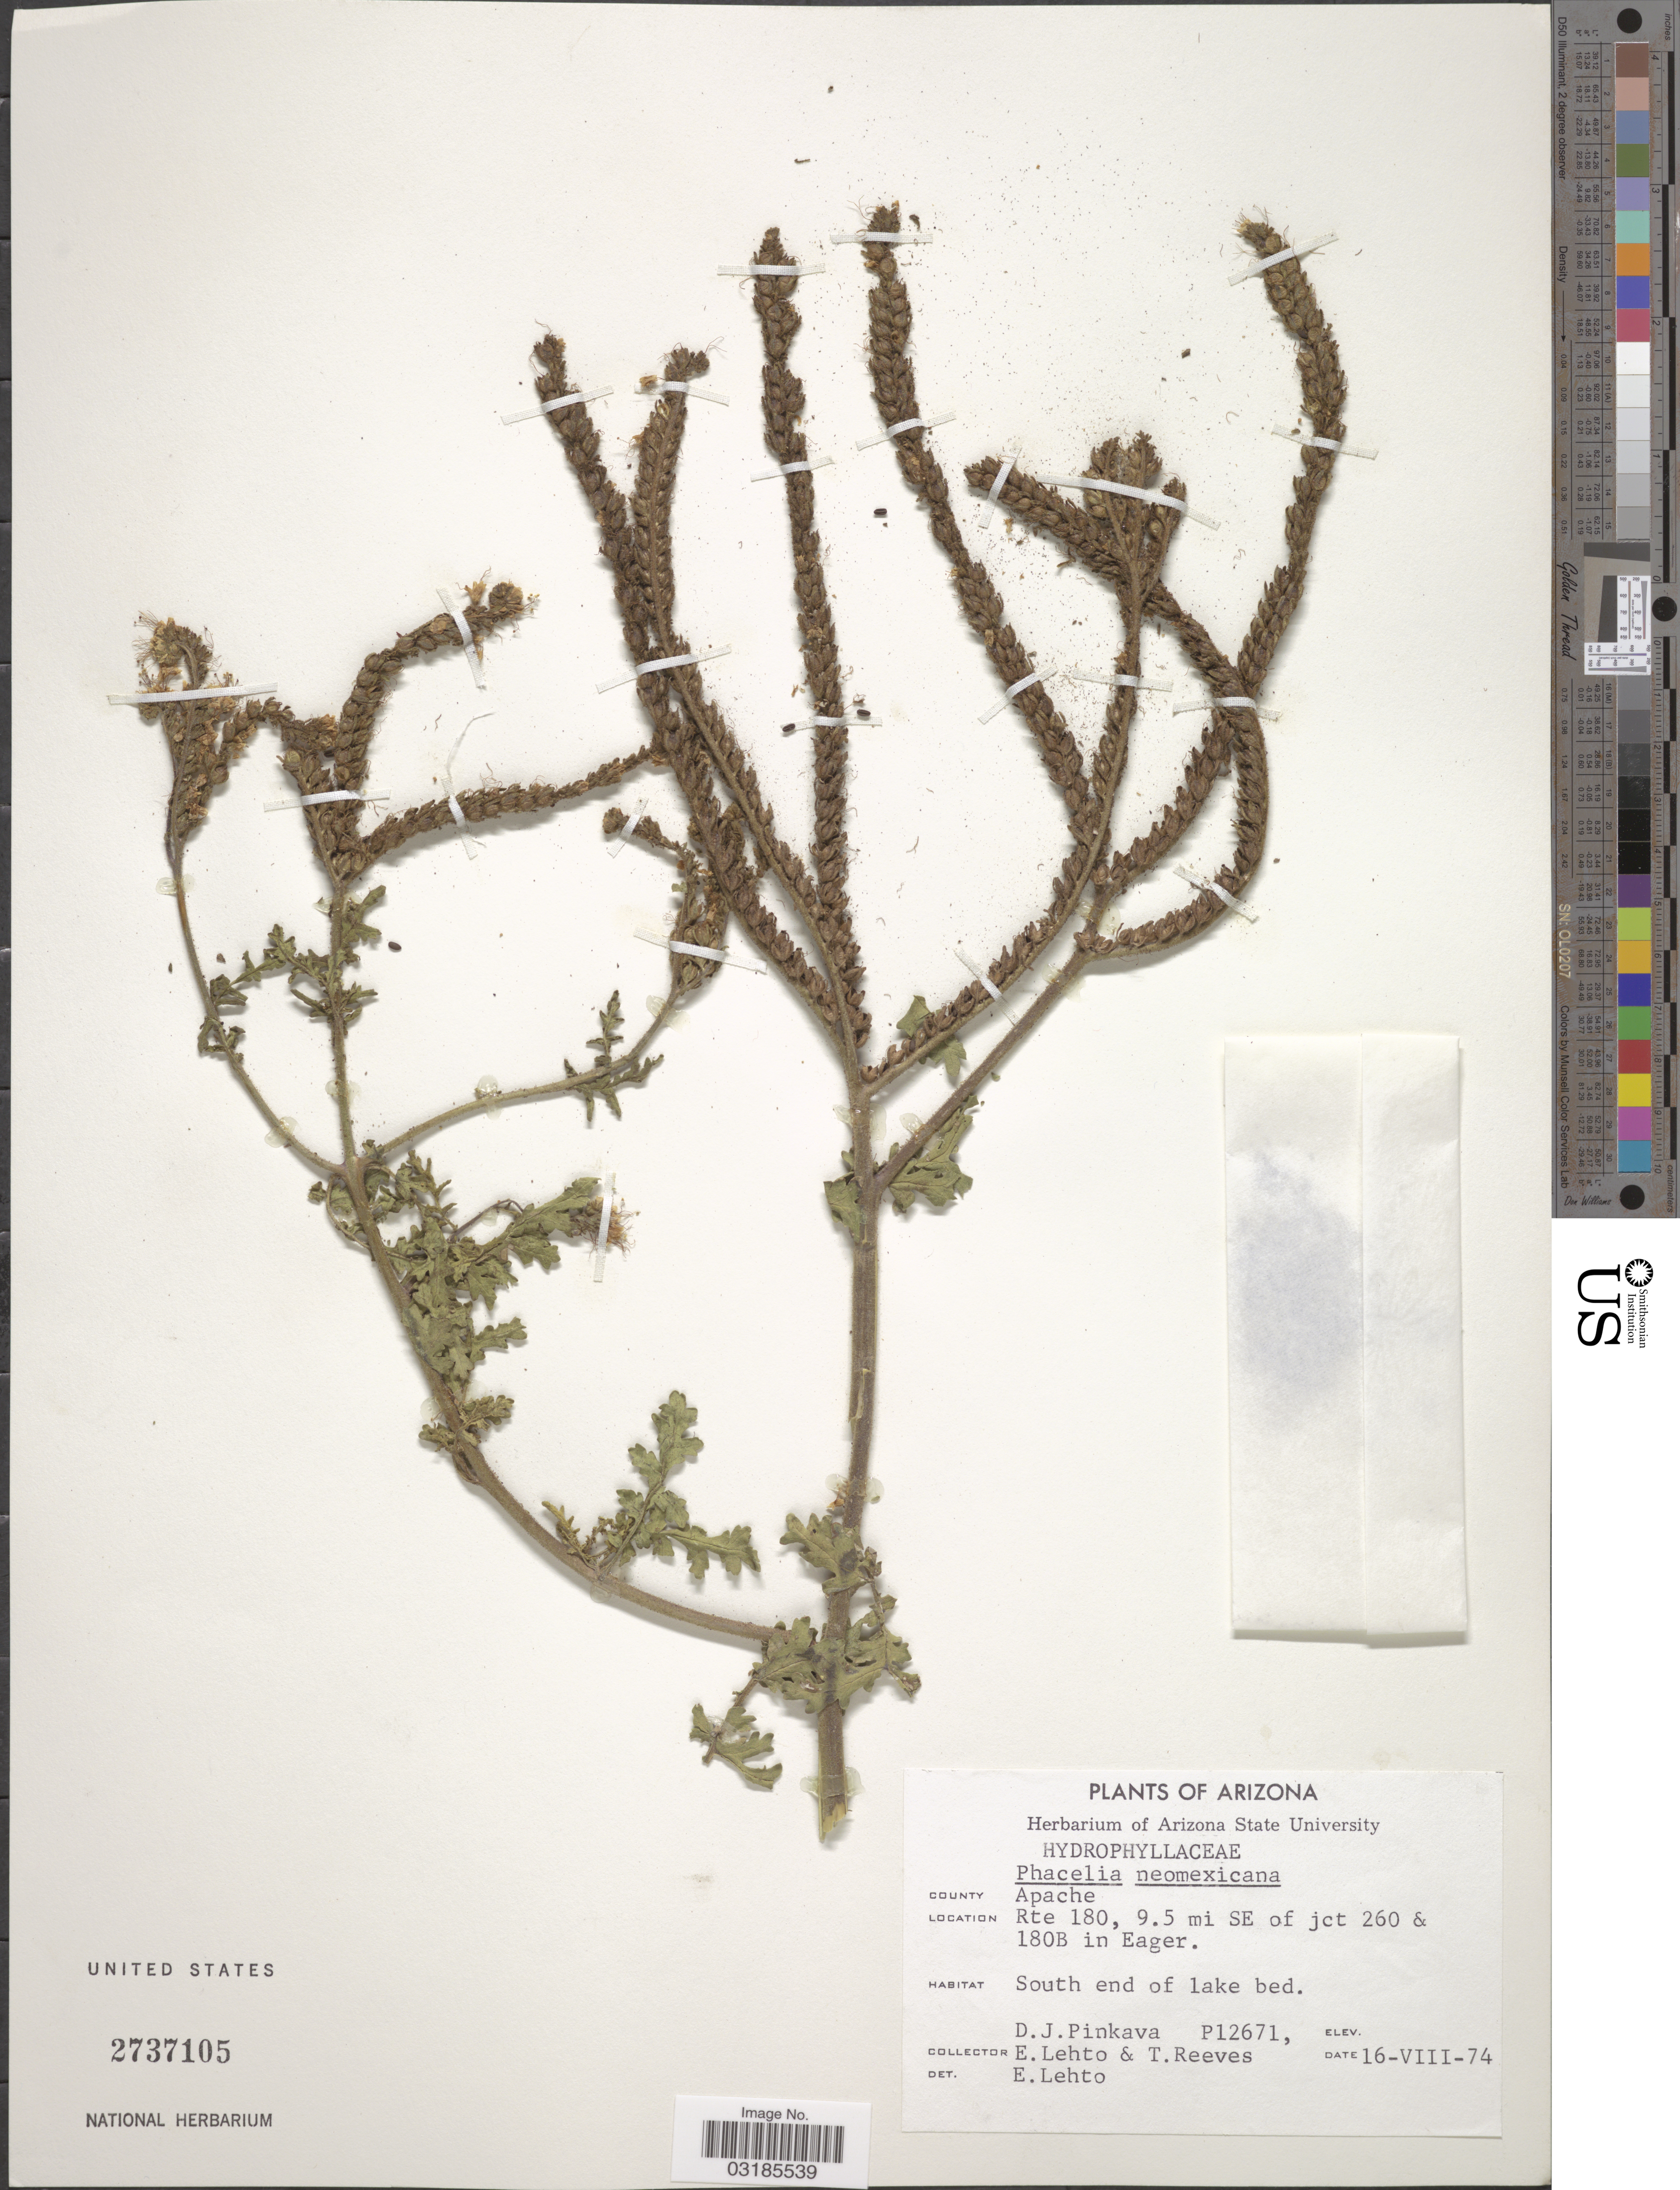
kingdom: Plantae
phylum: Tracheophyta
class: Magnoliopsida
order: Boraginales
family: Hydrophyllaceae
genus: Phacelia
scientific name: Phacelia neomexicana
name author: Thurb. ex Torr.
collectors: D. J. Pinkava, E. Lehto & T. Reeves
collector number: P12671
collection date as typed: Transcribed d/m/y: 16/8/74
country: United States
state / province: Arizona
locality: County Apache, Rte 180, 9.5 mi SE of jct 260 & 180B in Eager, South end of lake bed.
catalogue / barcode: US 2737105